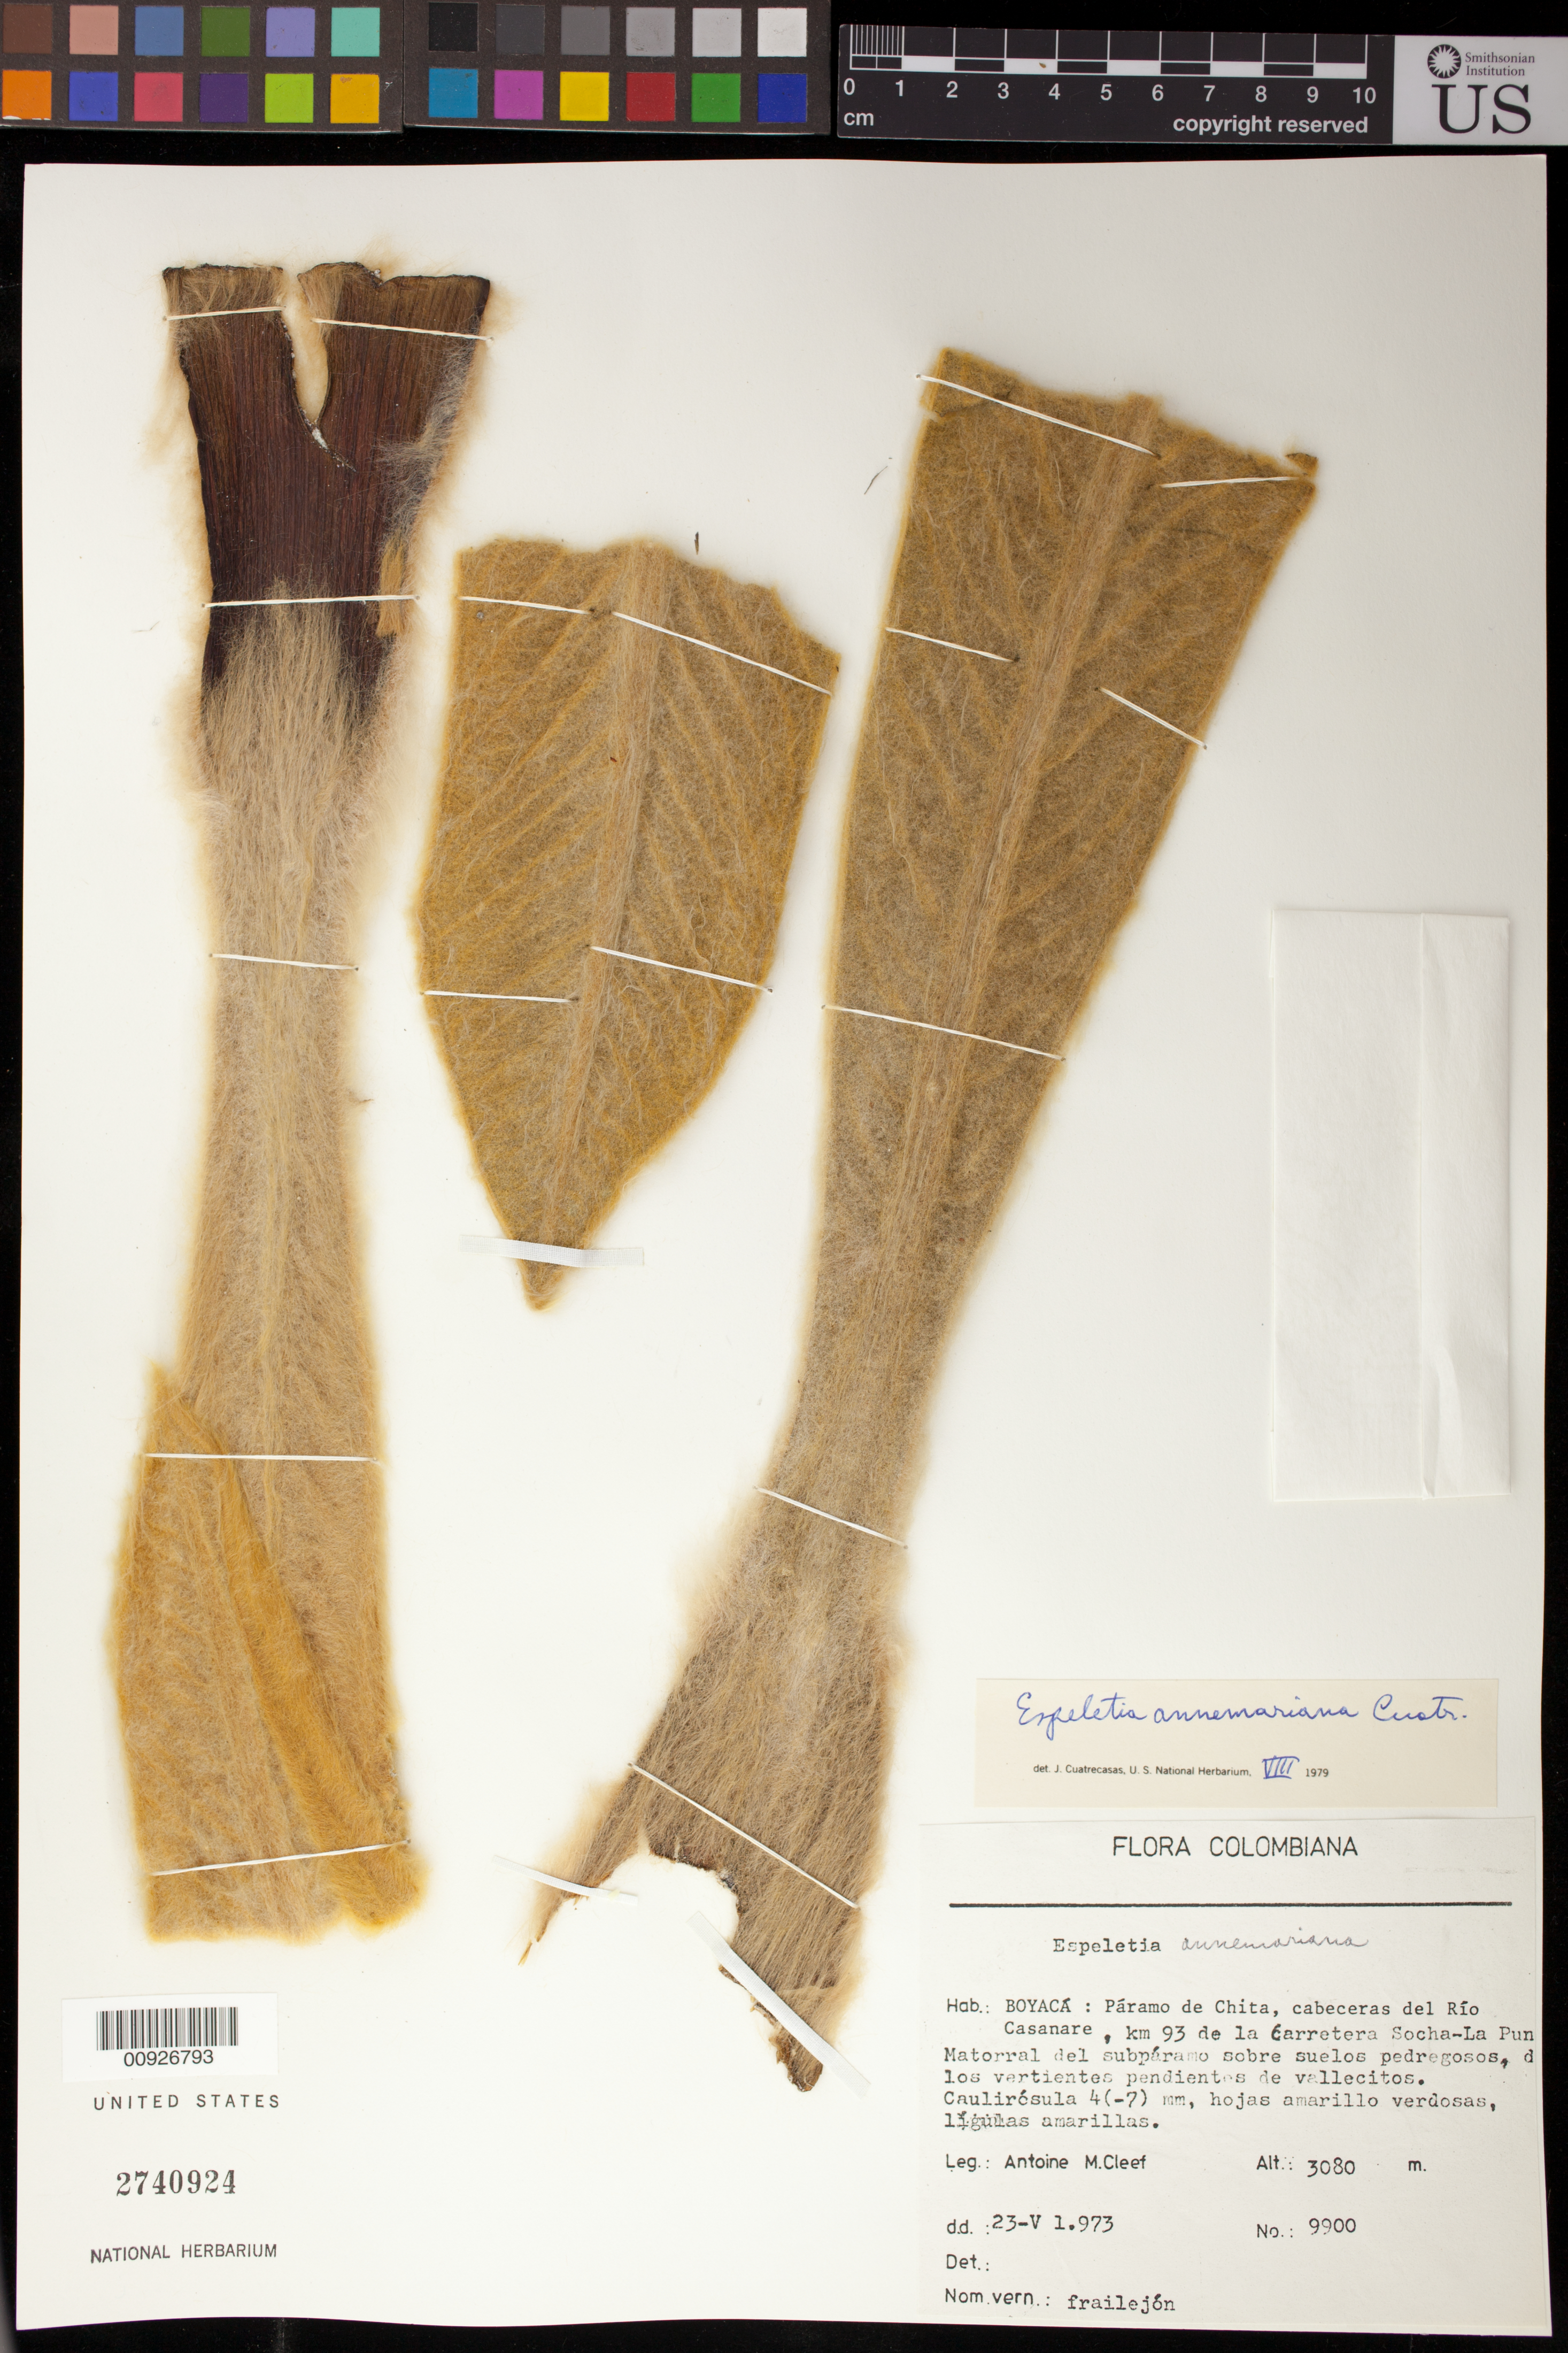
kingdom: Plantae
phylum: Tracheophyta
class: Magnoliopsida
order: Asterales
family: Asteraceae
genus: Espeletia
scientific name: Espeletia annemariana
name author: Cuatrec.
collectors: A. M. Cleef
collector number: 9900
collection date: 1973-05-23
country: Colombia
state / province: Boyacá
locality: P. de Chita . Páramo de Chita, cabeceras del Río Casanare, Km. 93 de la carrtera Socha-La Punta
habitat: Matorral del subpáramo sobre suelos pedregosos, de los vertentientes pendientes de vallecitos.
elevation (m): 3080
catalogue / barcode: US 2740924